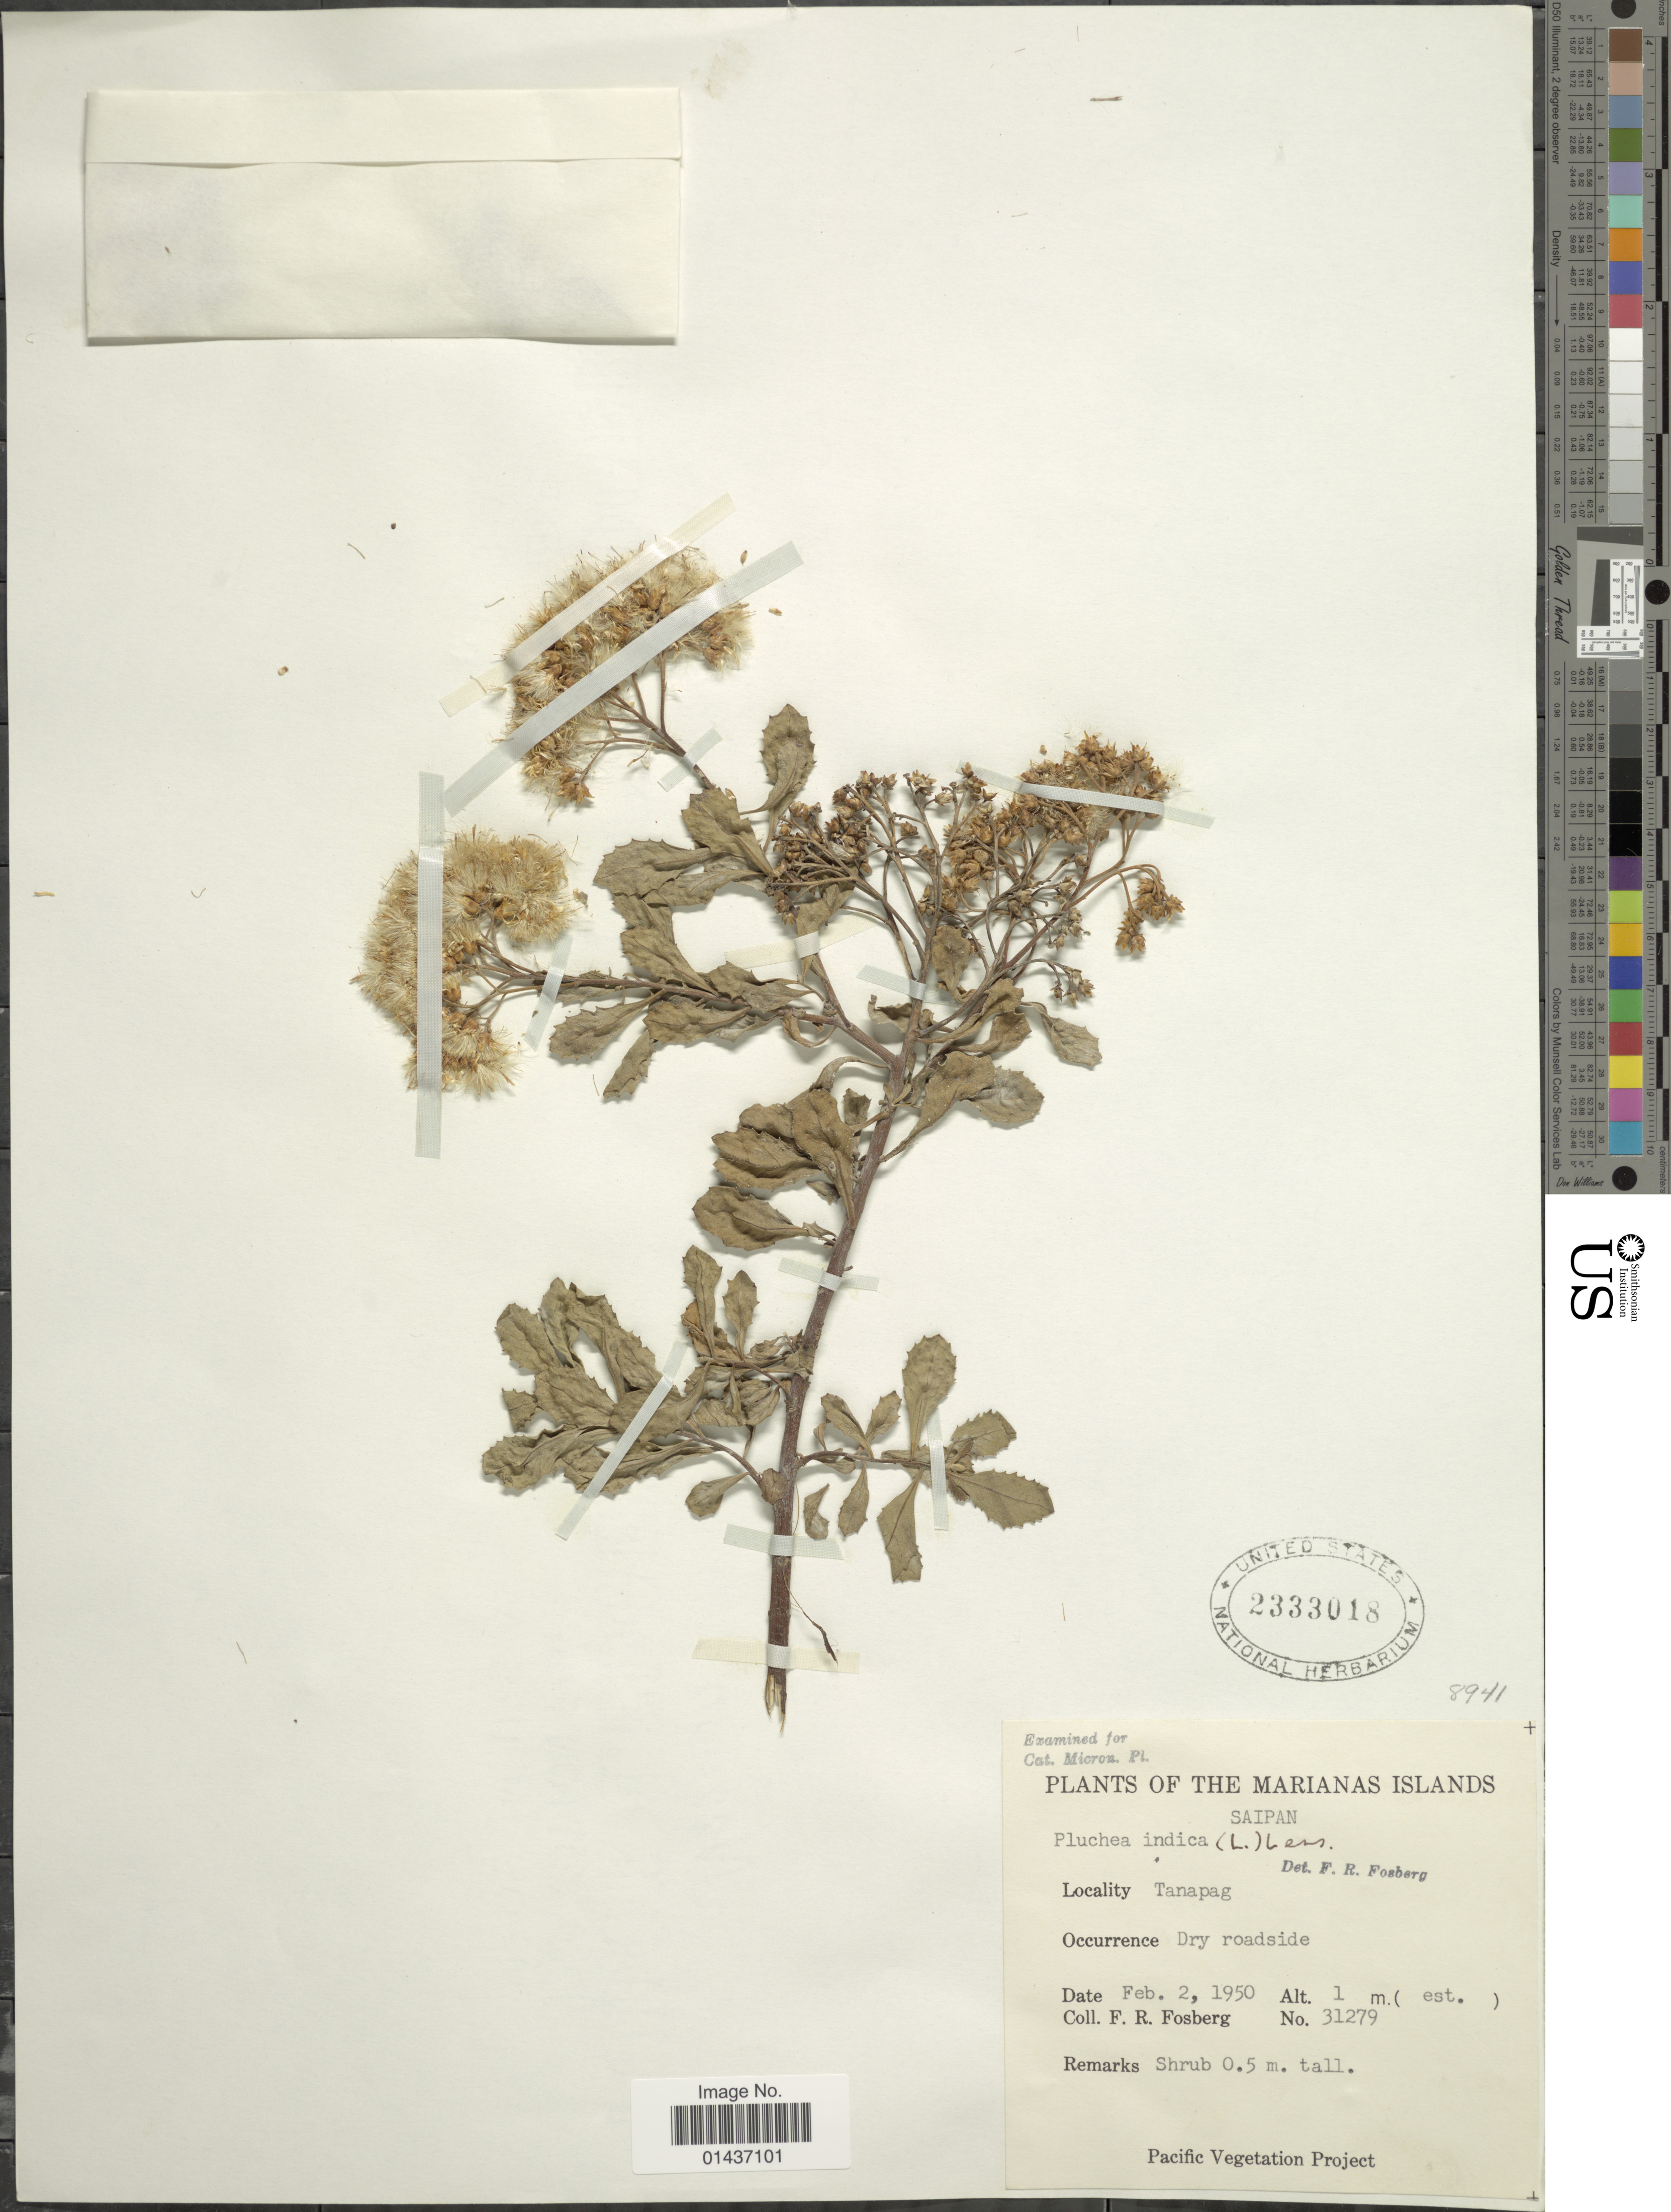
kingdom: Plantae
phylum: Tracheophyta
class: Magnoliopsida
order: Asterales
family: Asteraceae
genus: Pluchea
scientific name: Pluchea indica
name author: (L.) Less.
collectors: F. R. Fosberg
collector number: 31279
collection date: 1950-02-02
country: Northern Mariana Islands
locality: The Marianas Islands, Saipan, Tanapag, Dry roadside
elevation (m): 1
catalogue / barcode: US 2333018